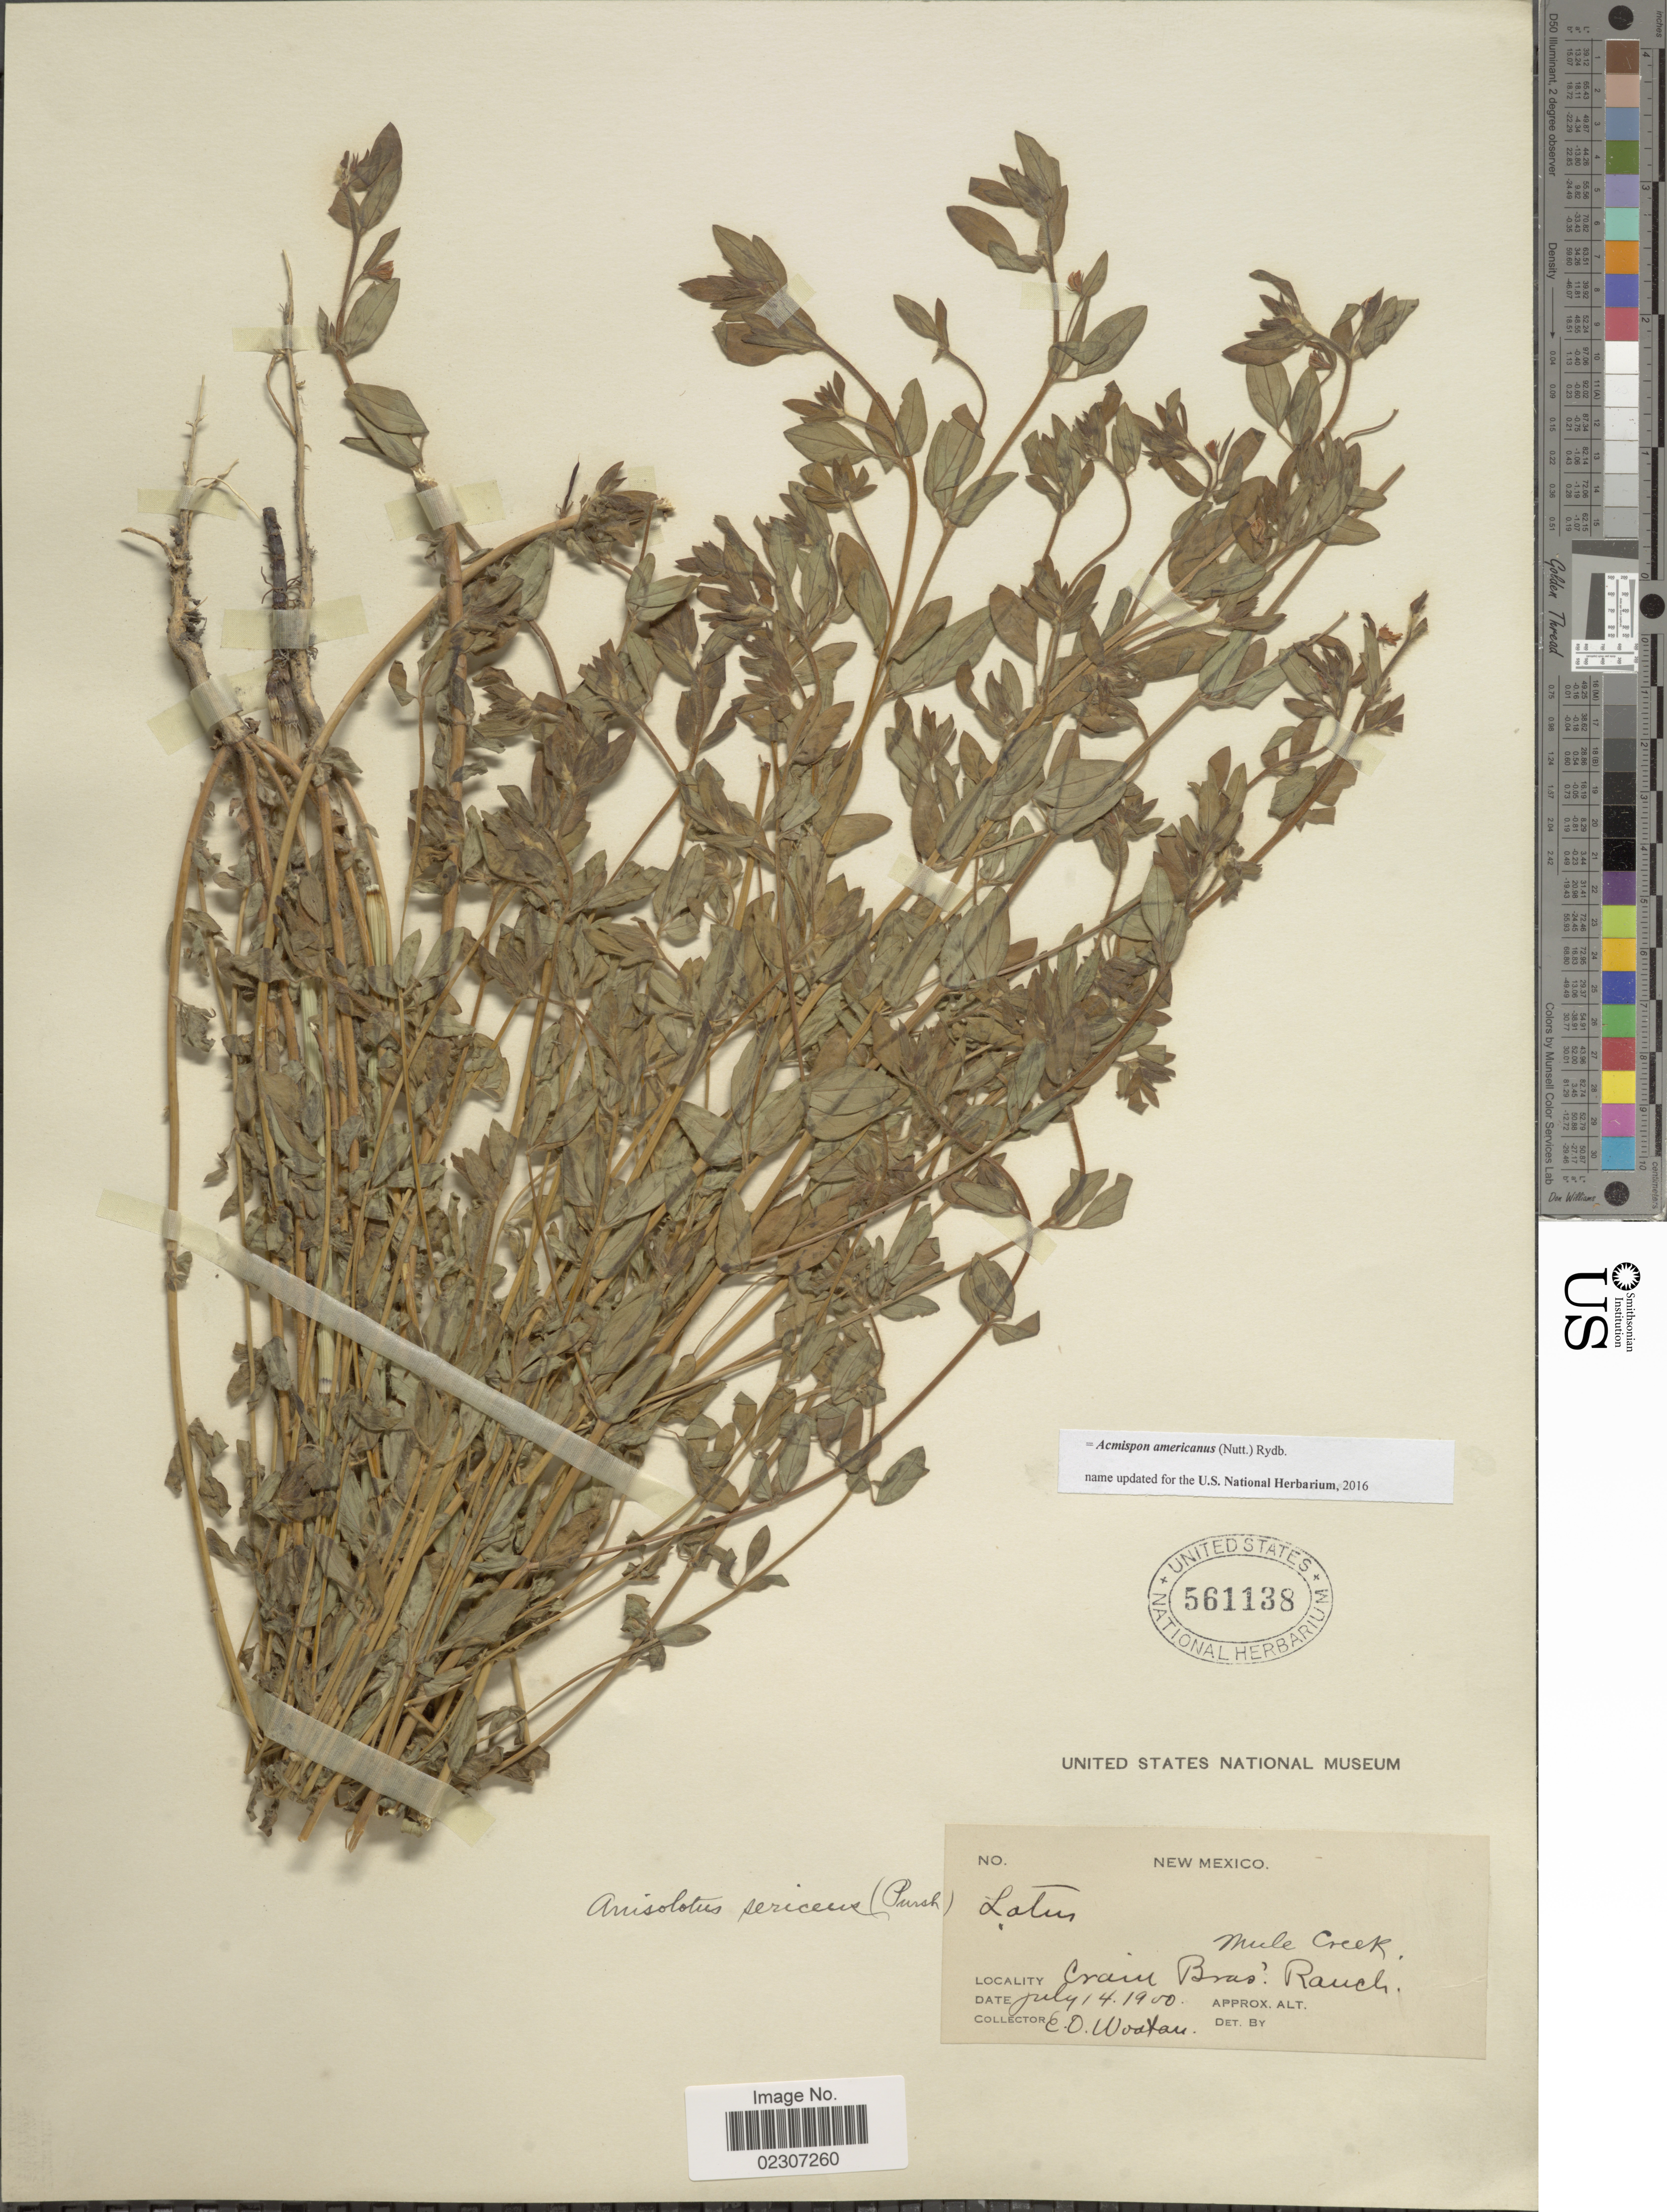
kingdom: Plantae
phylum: Tracheophyta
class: Magnoliopsida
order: Fabales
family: Fabaceae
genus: Acmispon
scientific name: Acmispon americanus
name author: (Nutt.) Rydb.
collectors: E. O. Wooton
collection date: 1900-07-14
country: United States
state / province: New Mexico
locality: New Mexico. Crain Bras'Ranch.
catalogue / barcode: US 561138